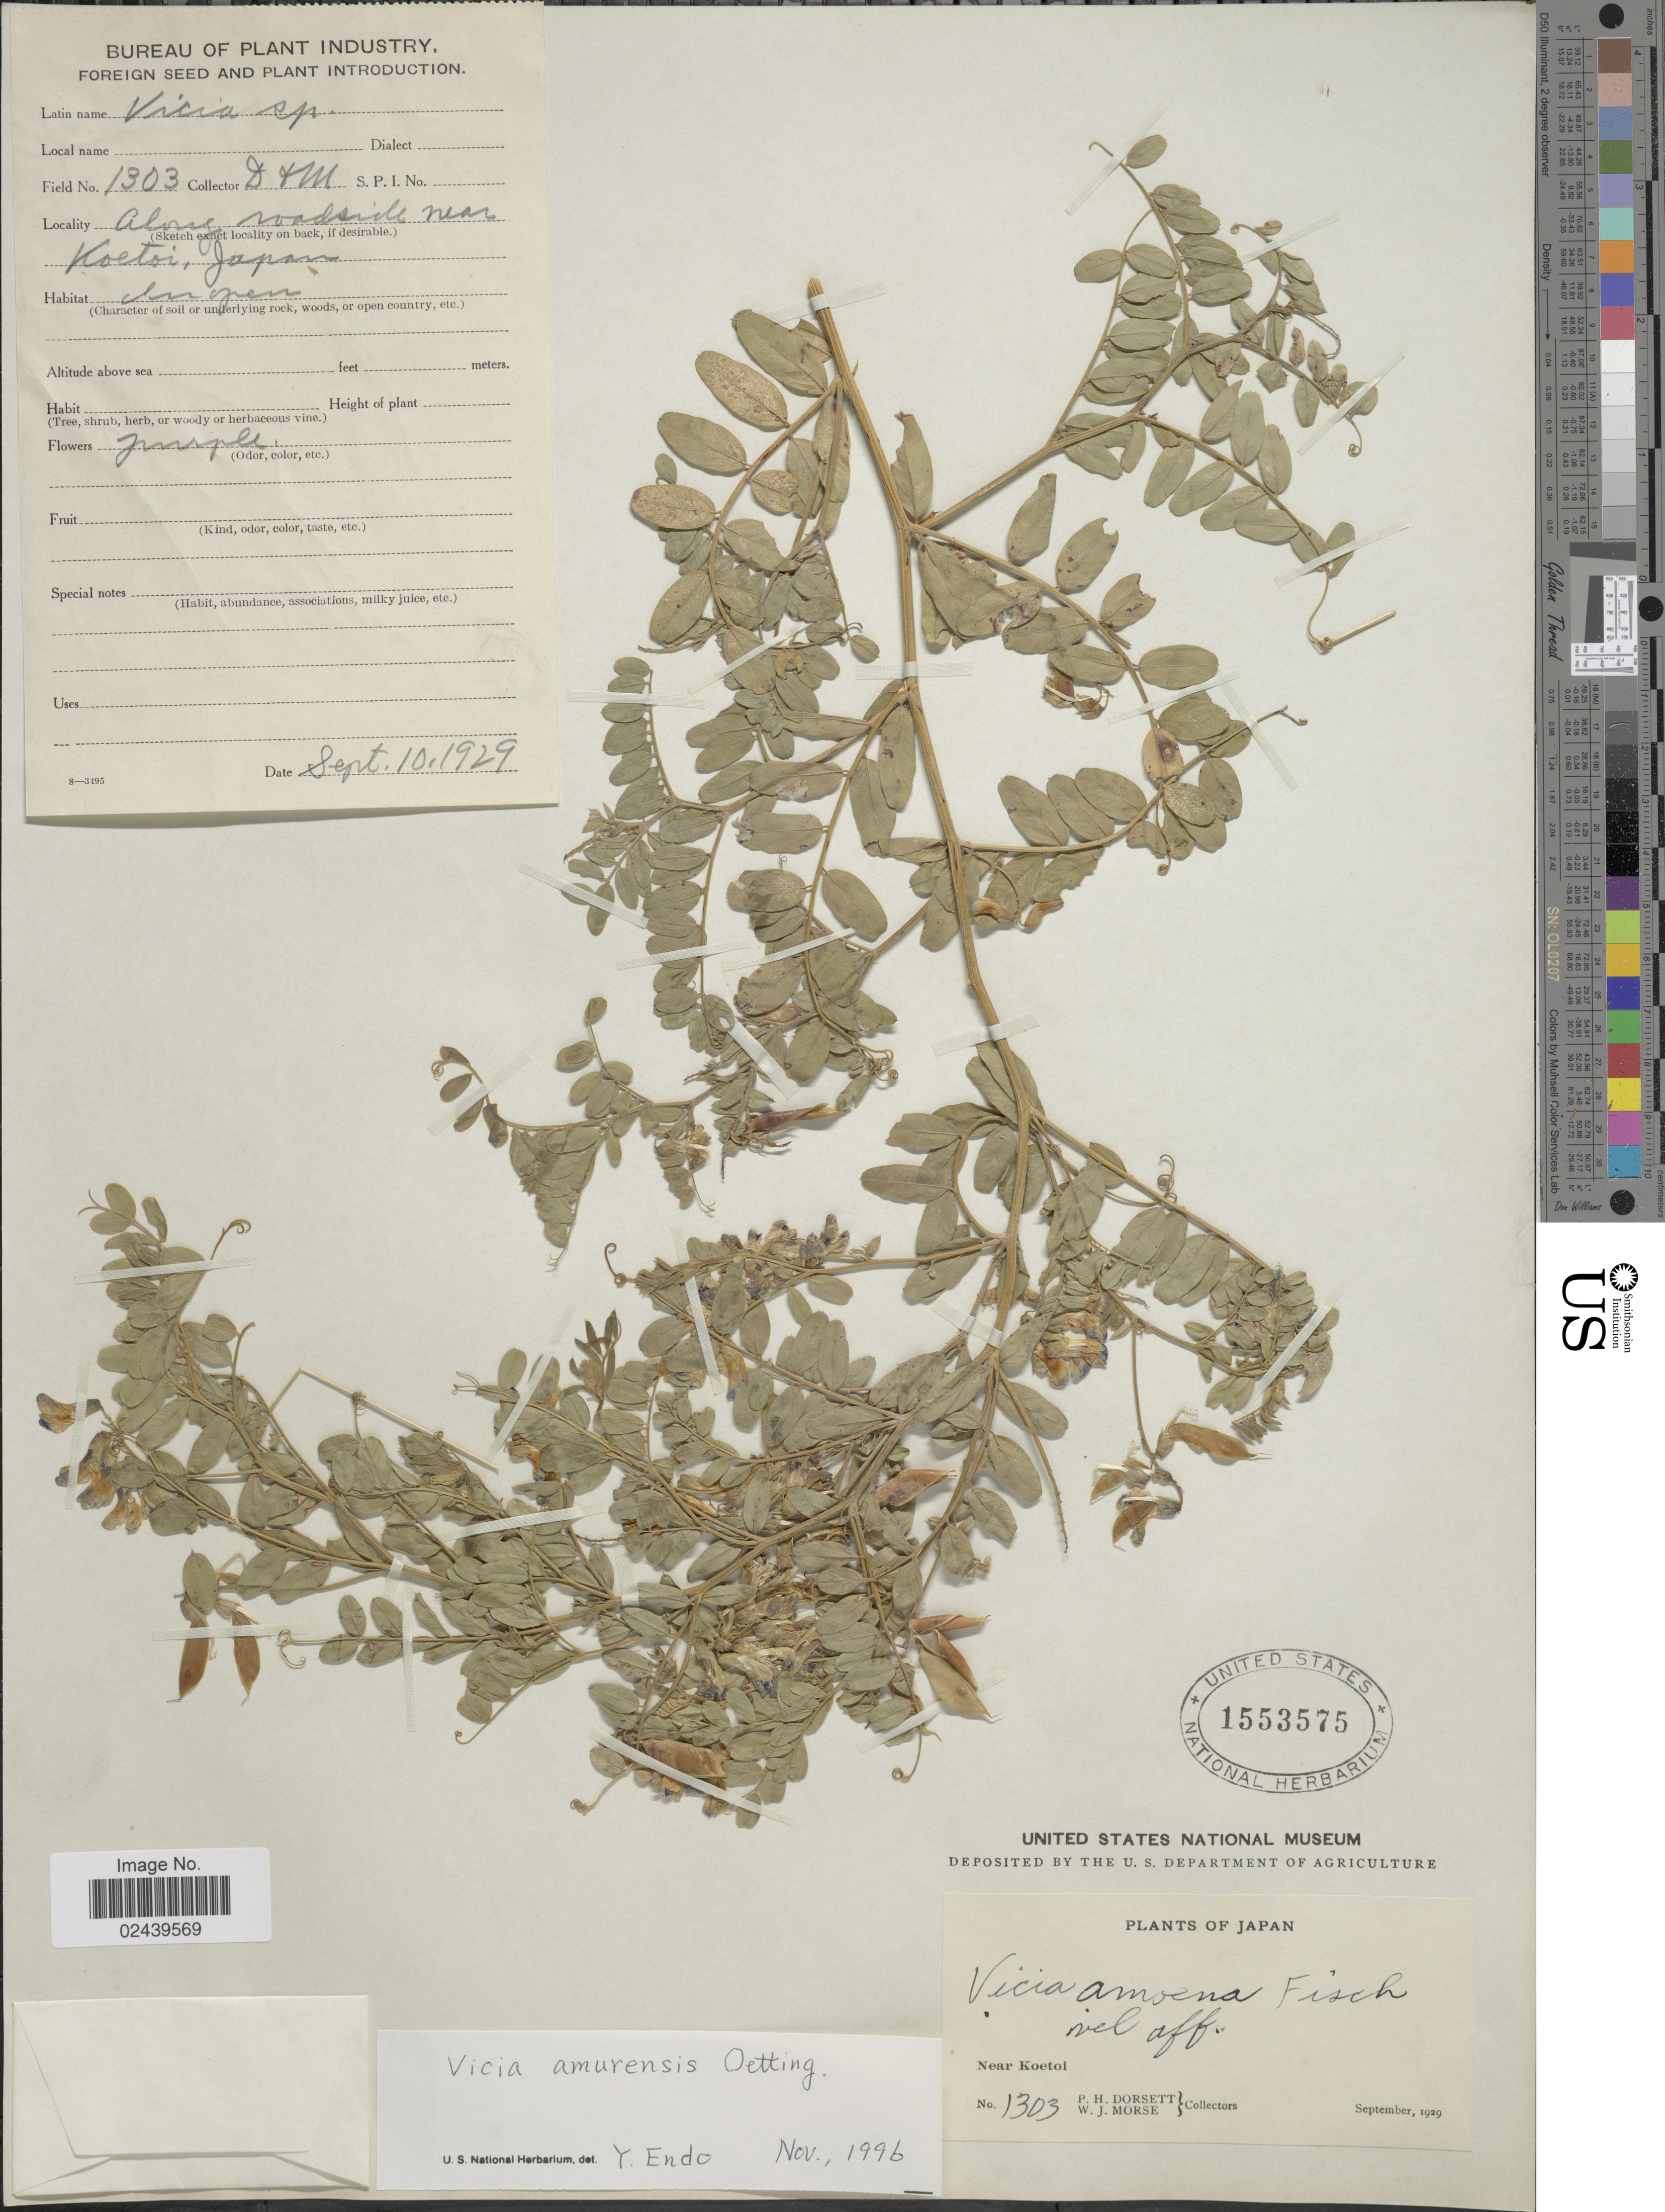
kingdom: Plantae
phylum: Tracheophyta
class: Magnoliopsida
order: Fabales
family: Fabaceae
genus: Vicia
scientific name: Vicia amurensis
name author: Oett.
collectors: P. H. Dorsett & W. J. Morse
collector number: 1303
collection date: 1929-09-10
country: Japan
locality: Near Koetoi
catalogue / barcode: US 1553575